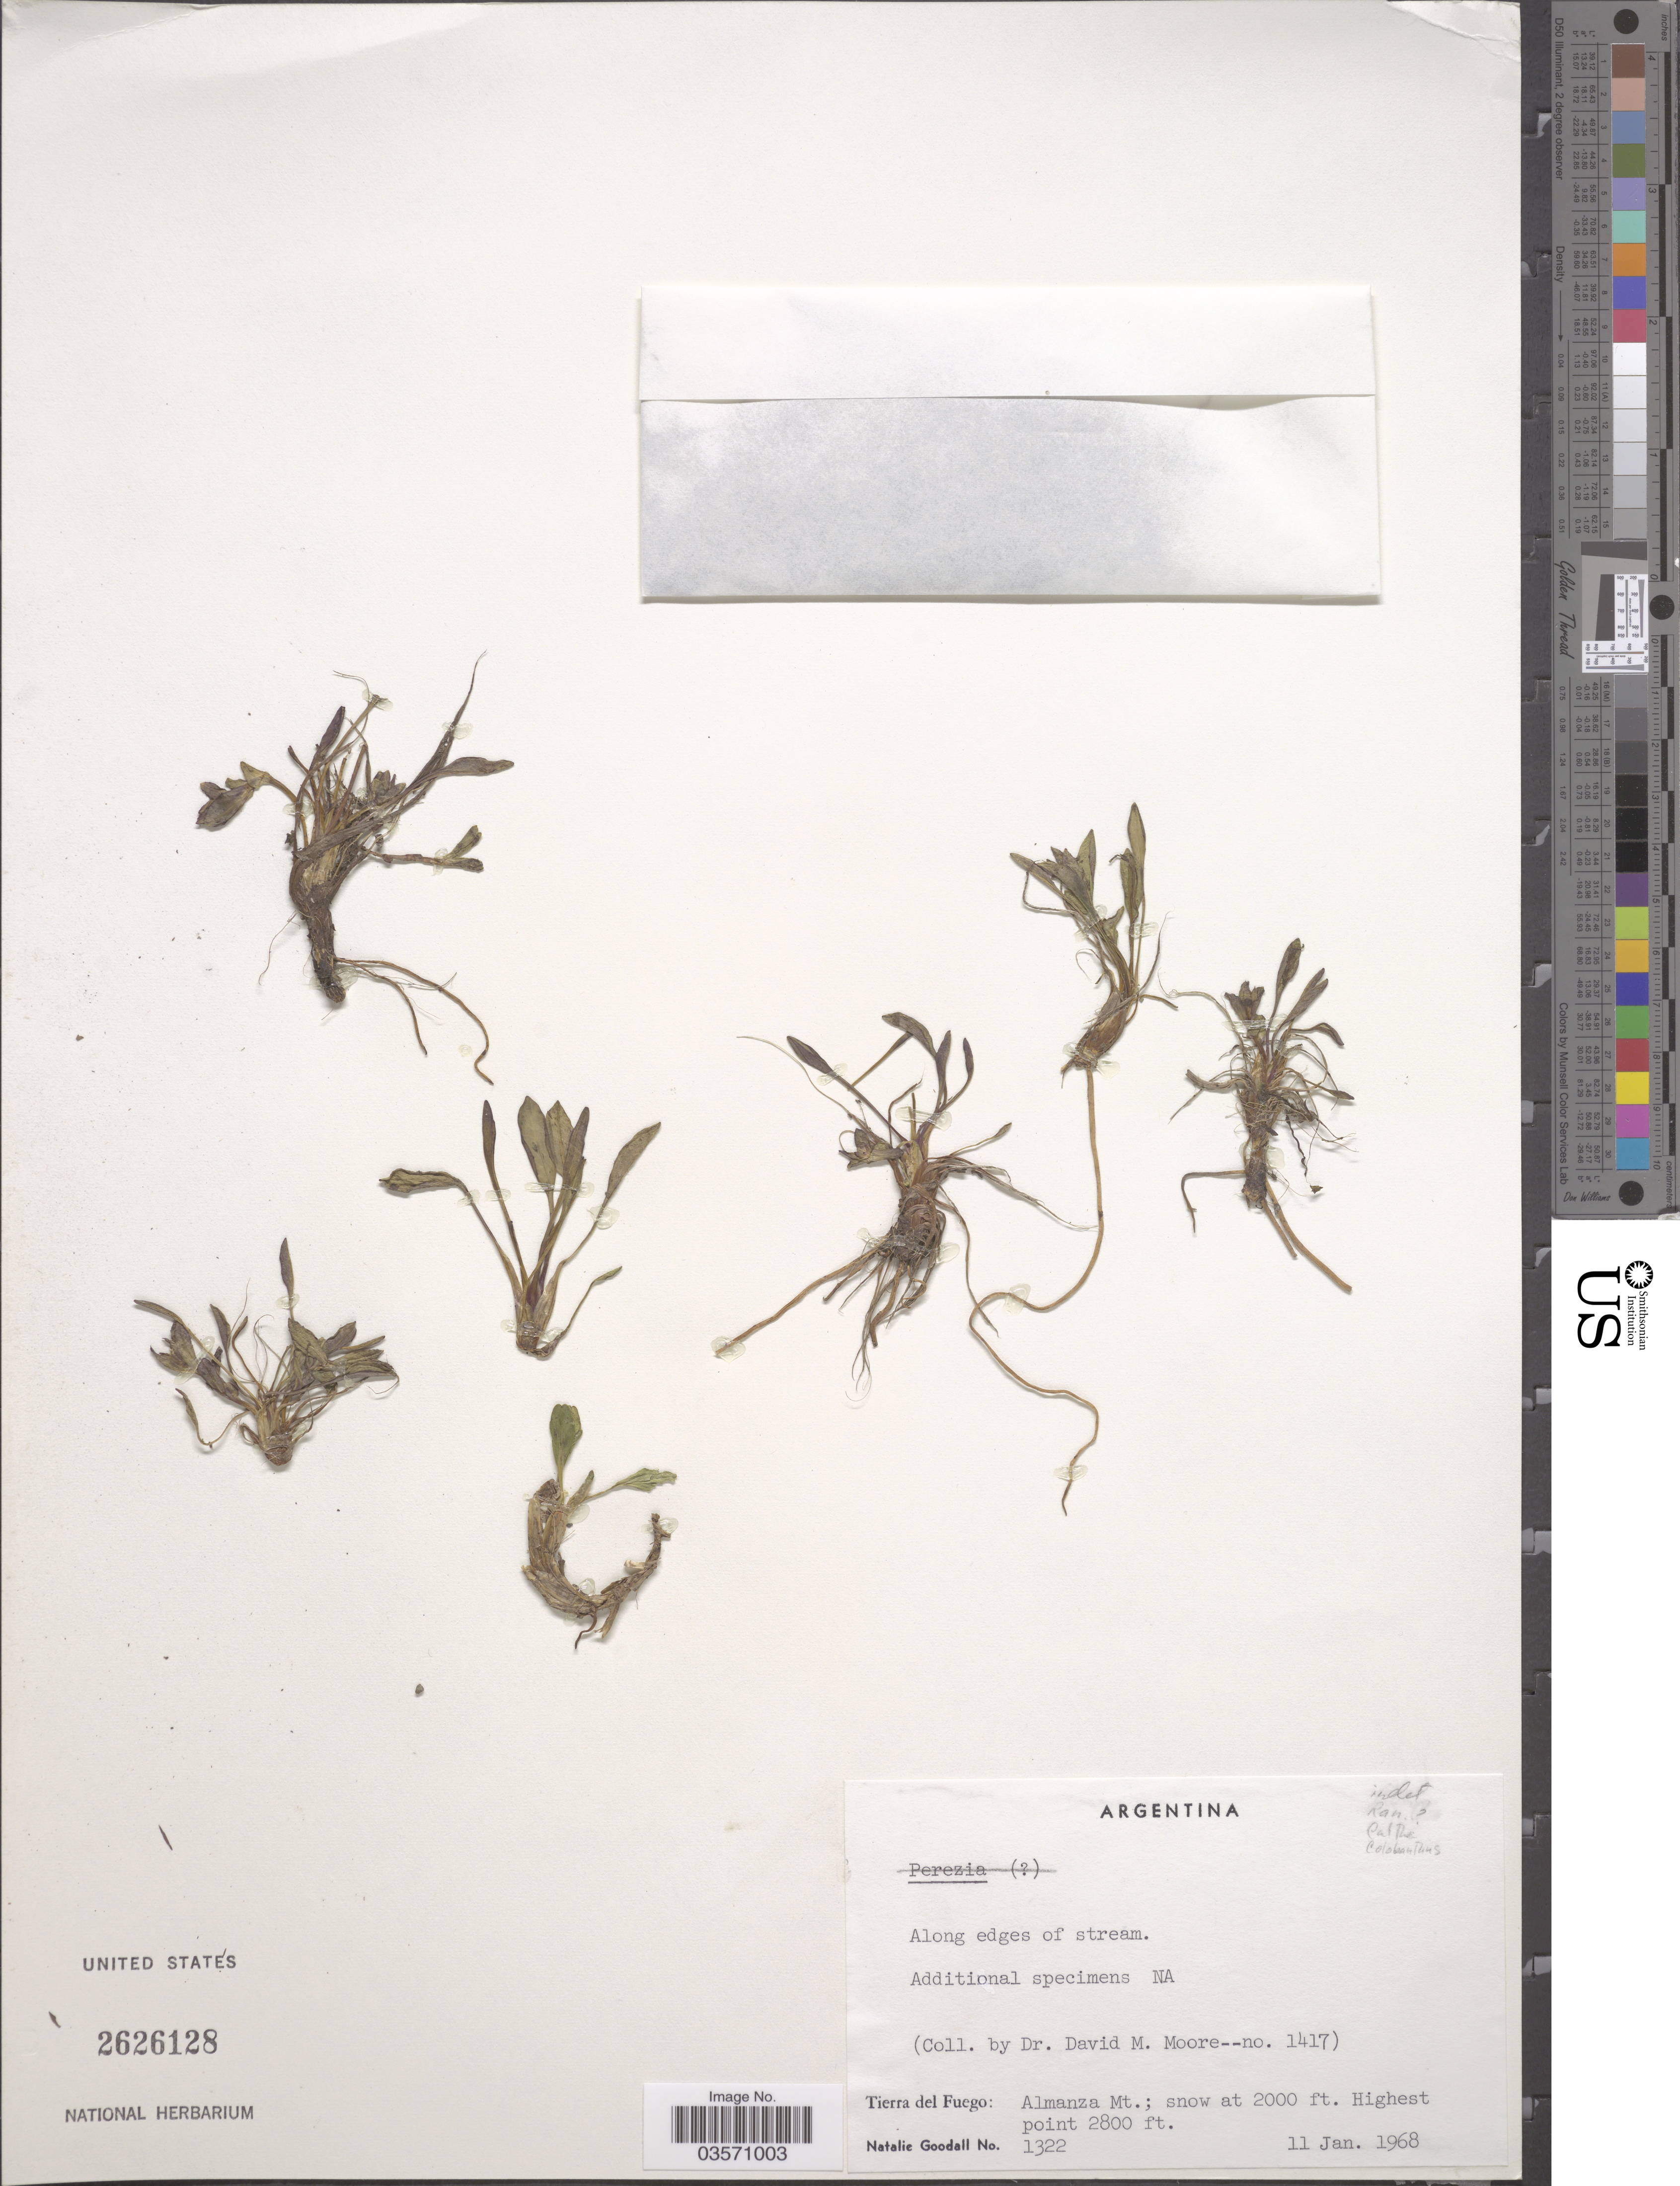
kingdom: Plantae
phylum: Tracheophyta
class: Magnoliopsida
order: Ranunculales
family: Ranunculaceae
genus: Ranunculus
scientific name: Ranunculus sp.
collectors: D. Moore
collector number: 1417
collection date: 1968-01-11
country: Argentina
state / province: Tierra del Fuego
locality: Almanza Mt.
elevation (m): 610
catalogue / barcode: US 2626128